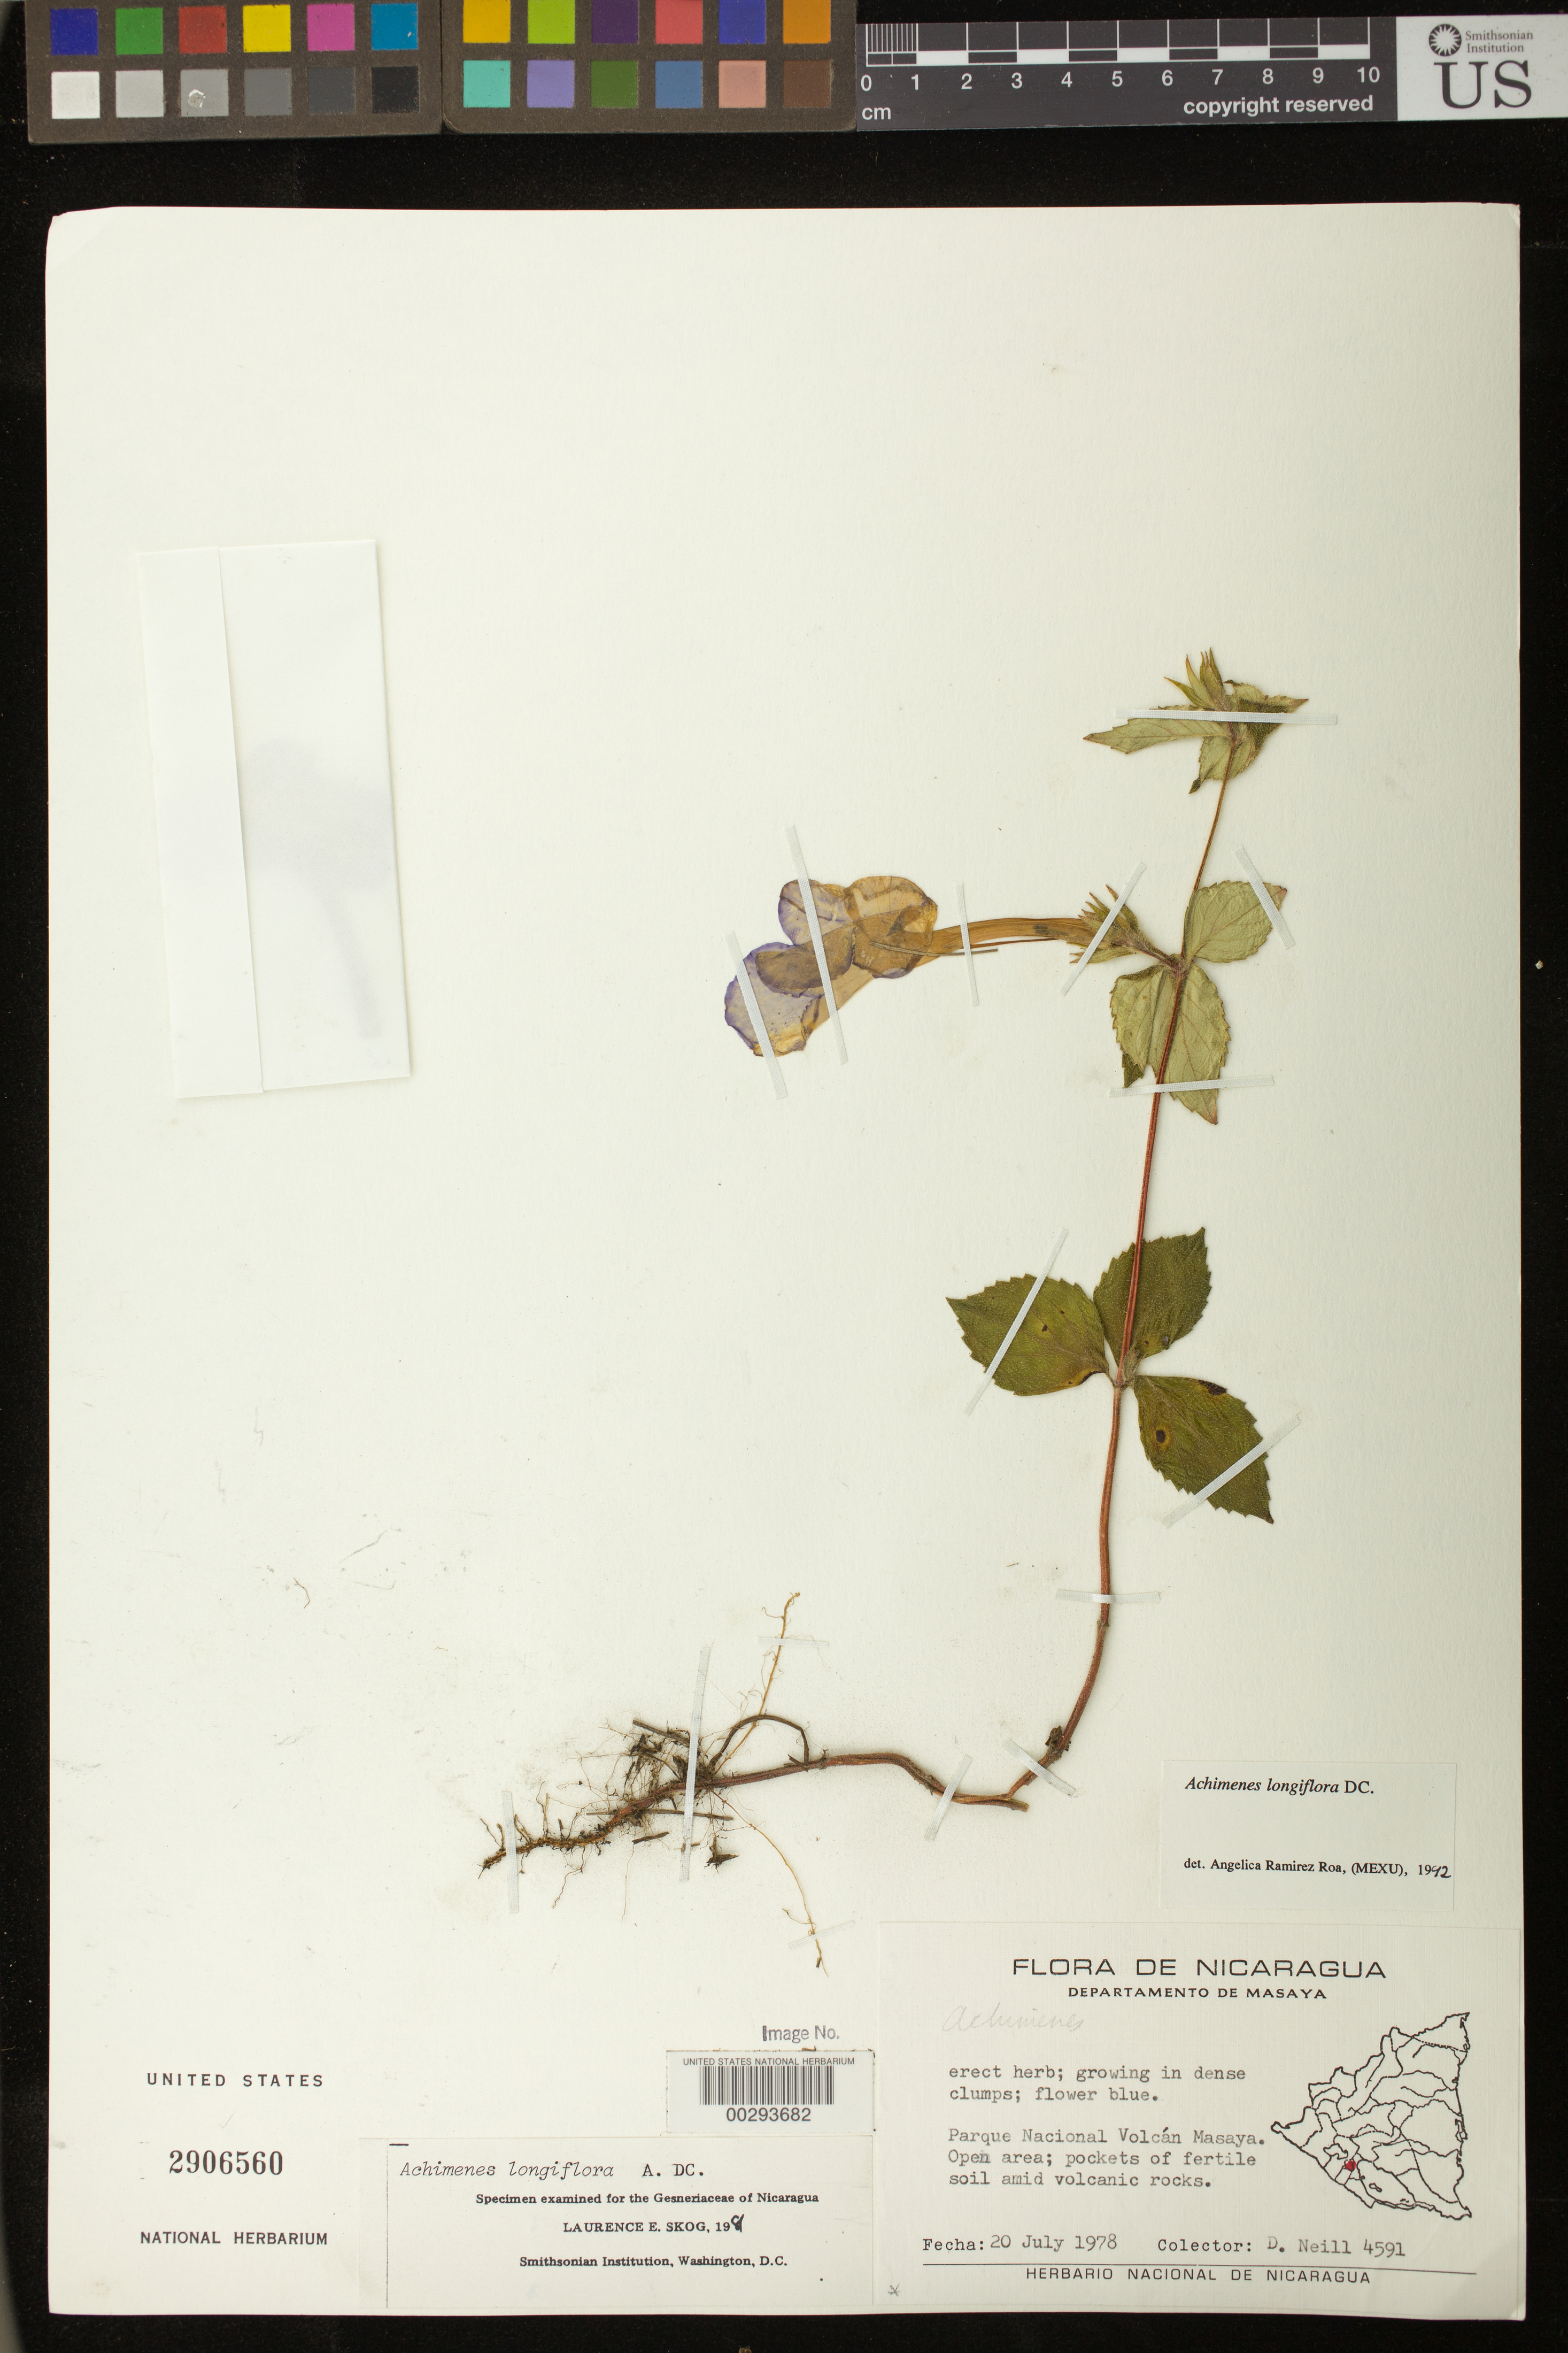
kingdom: Plantae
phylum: Tracheophyta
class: Magnoliopsida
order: Lamiales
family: Gesneriaceae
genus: Achimenes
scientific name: Achimenes longiflora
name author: DC.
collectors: D. A. Neill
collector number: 4591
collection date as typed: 20 Jul 1978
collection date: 1978-07-20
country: Nicaragua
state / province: Masaya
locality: Parque Nacional Volcan Masaya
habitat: Open area, pockets of fertile soil amid volcanic rocks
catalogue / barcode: US 2906560